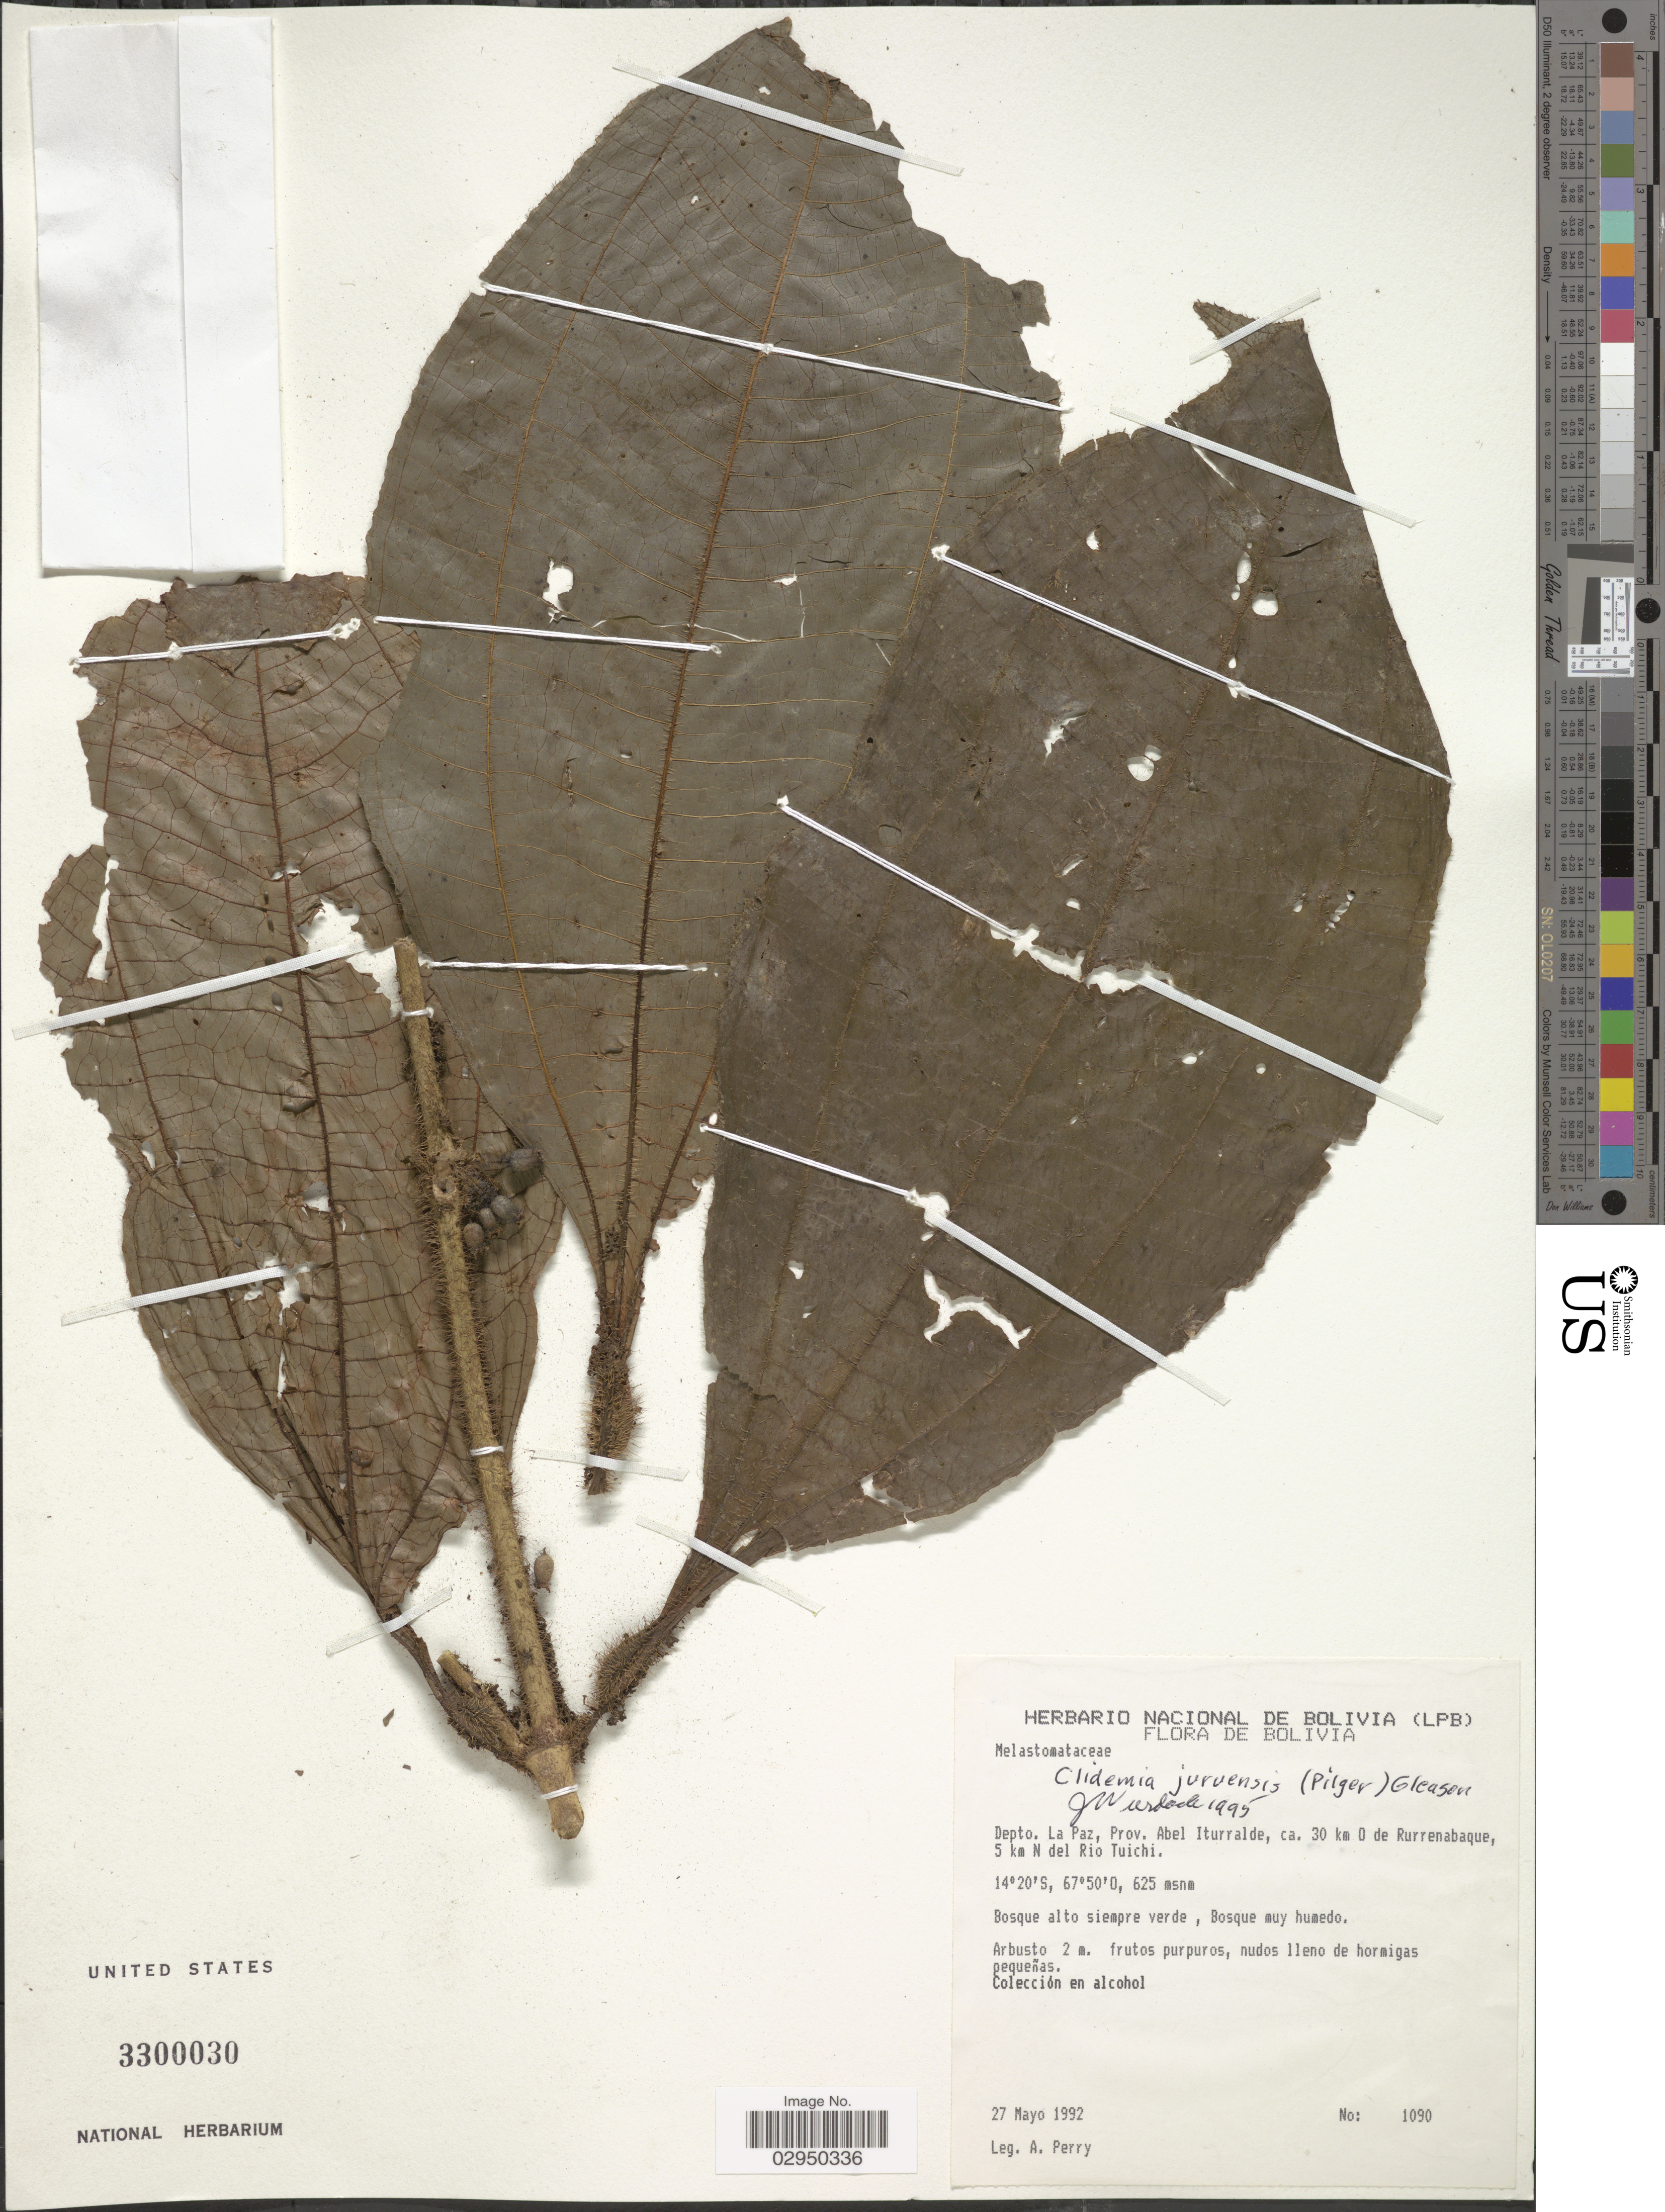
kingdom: Plantae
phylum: Tracheophyta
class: Magnoliopsida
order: Myrtales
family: Melastomataceae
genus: Clidemia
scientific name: Clidemia juruensis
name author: (Pilg.) Gleason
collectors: A. Perry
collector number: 1090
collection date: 1992-05-27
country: Bolivia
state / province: La Paz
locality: Depto. La Paz, Prov. Abel Iturralde, ca. 30 km O de Rurrenbaque, 5 km N del Rio Tuichi.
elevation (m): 625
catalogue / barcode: US 3300030